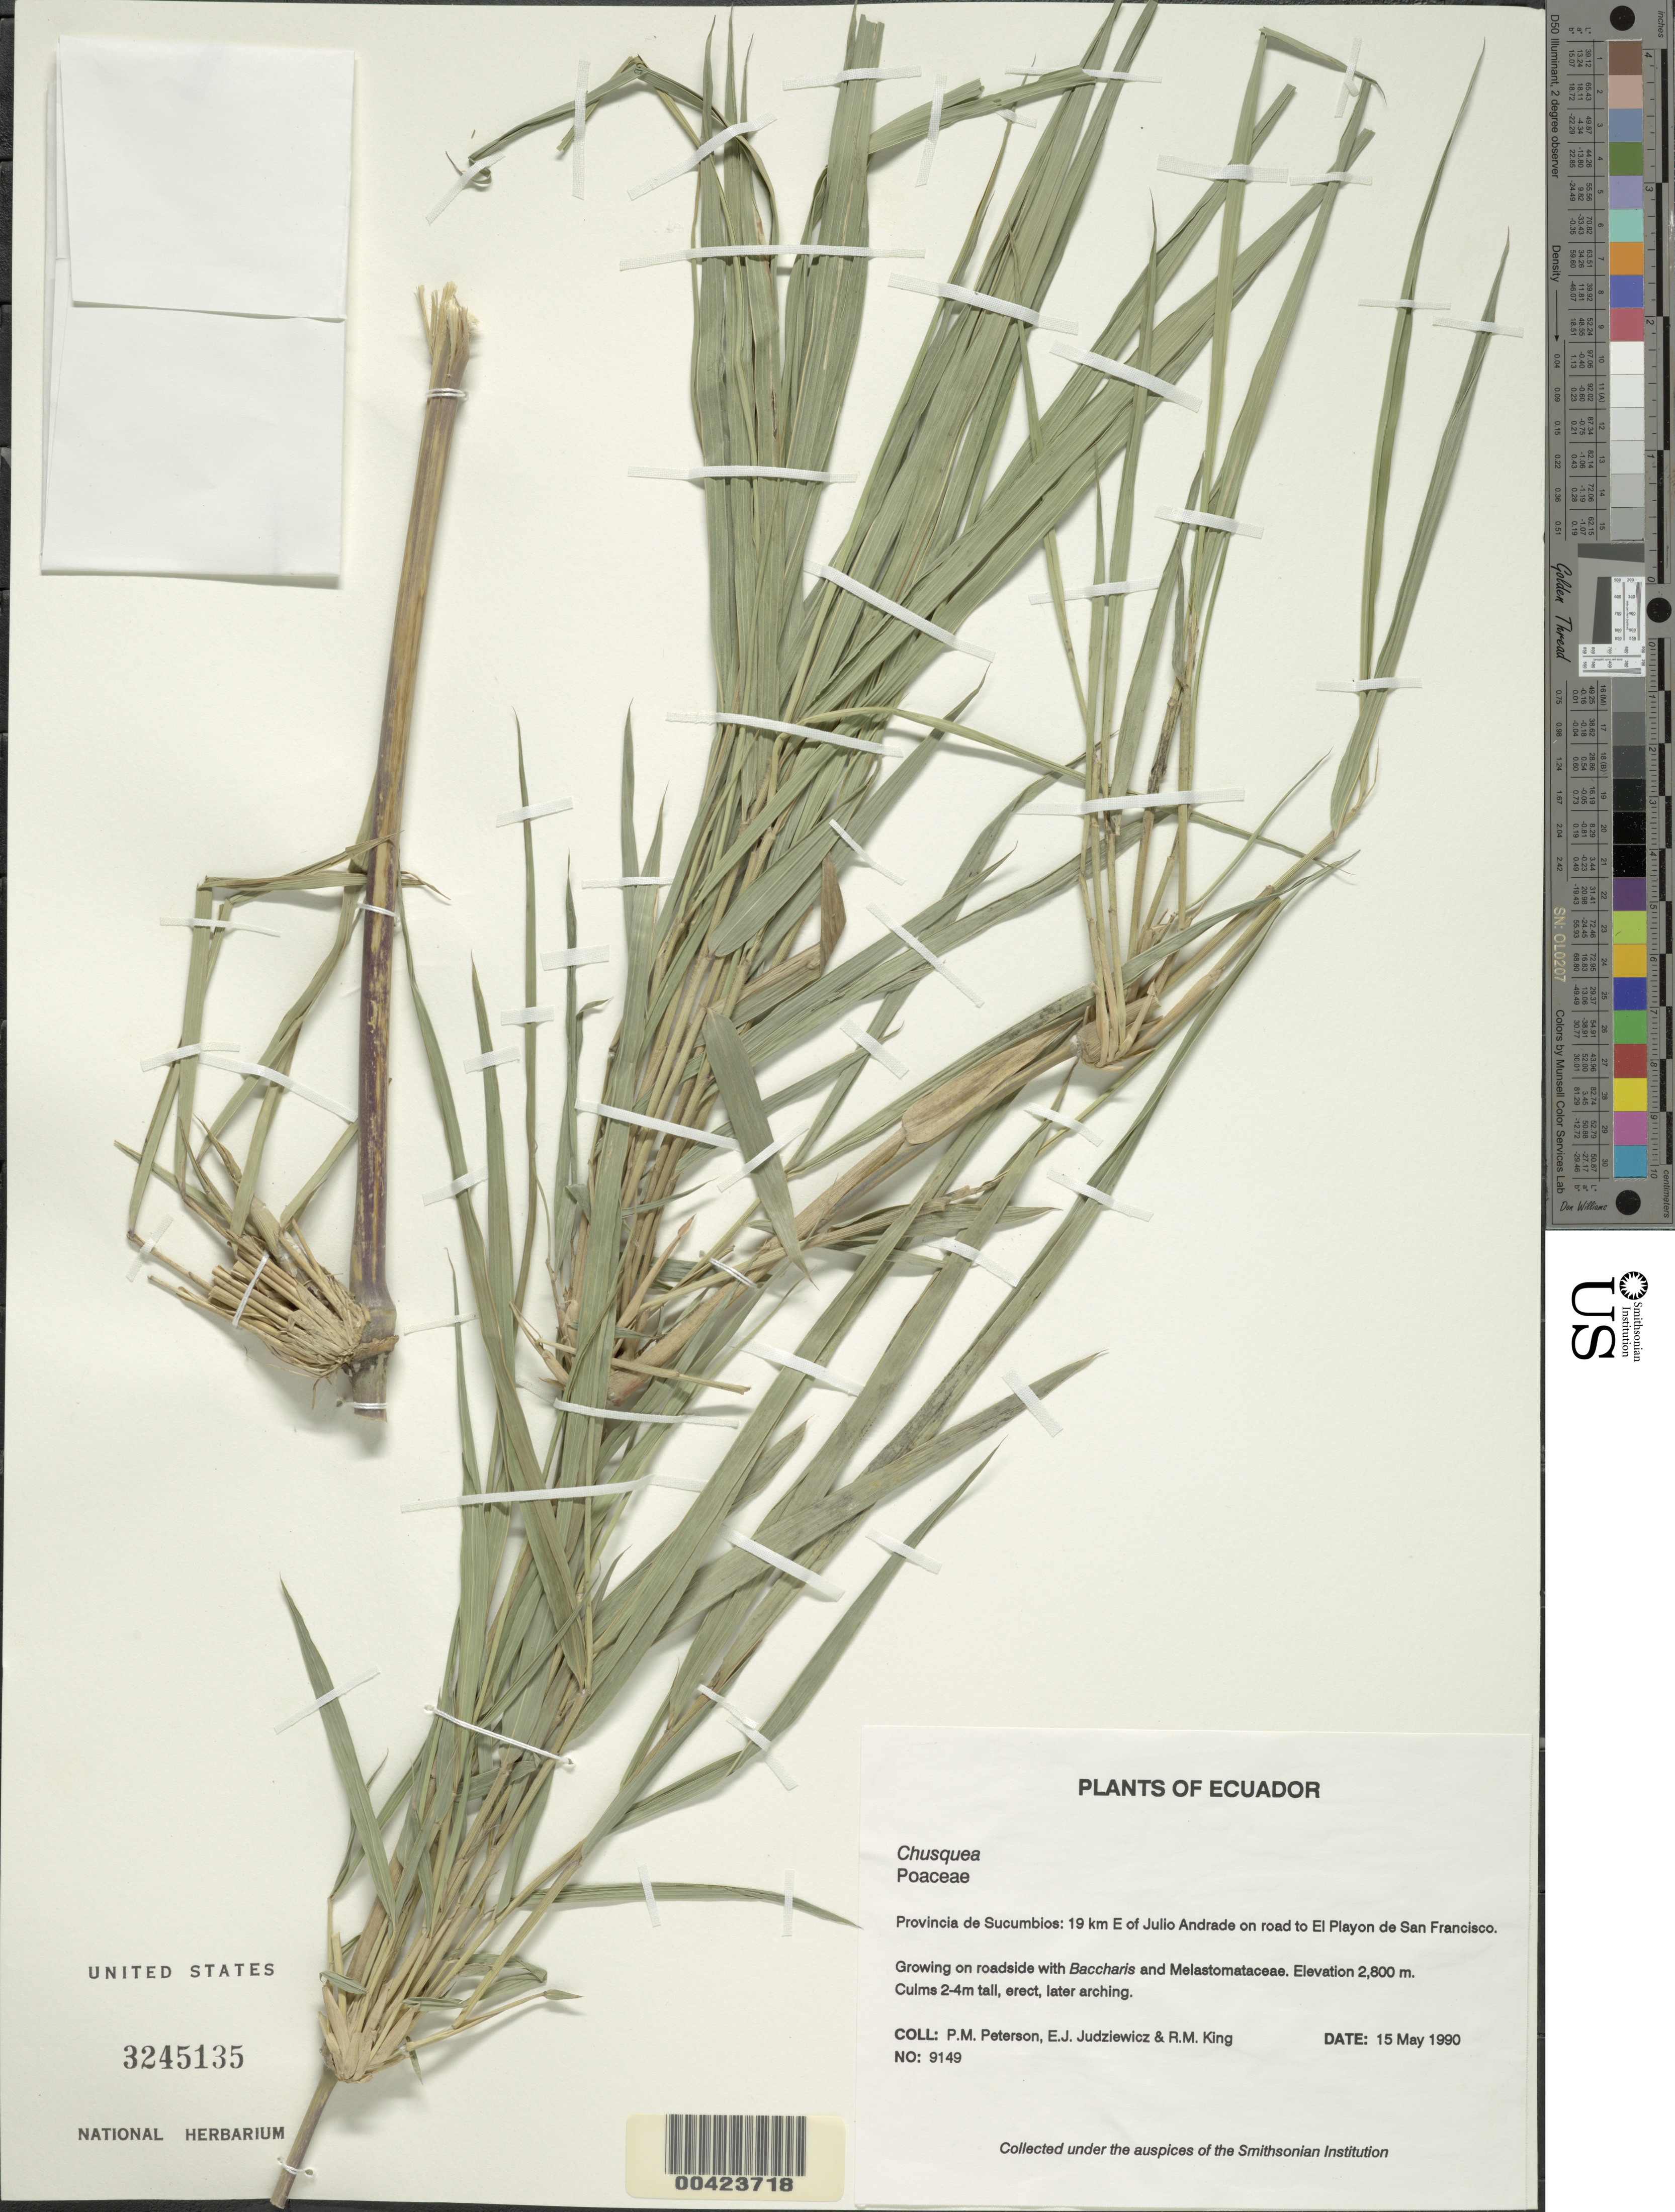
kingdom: Plantae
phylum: Tracheophyta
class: Liliopsida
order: Poales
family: Poaceae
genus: Chusquea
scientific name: Chusquea sp.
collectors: P. M. Peterson, E. J. Judziewicz & R. M. King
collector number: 09149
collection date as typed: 15 May 1990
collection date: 1990-05-15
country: Ecuador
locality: Julio Andrade, 19 km E of ; on road to El Playon de San Francisco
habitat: Growing along margins ofClusia forest near clearing.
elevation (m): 2800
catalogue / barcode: US 3245135